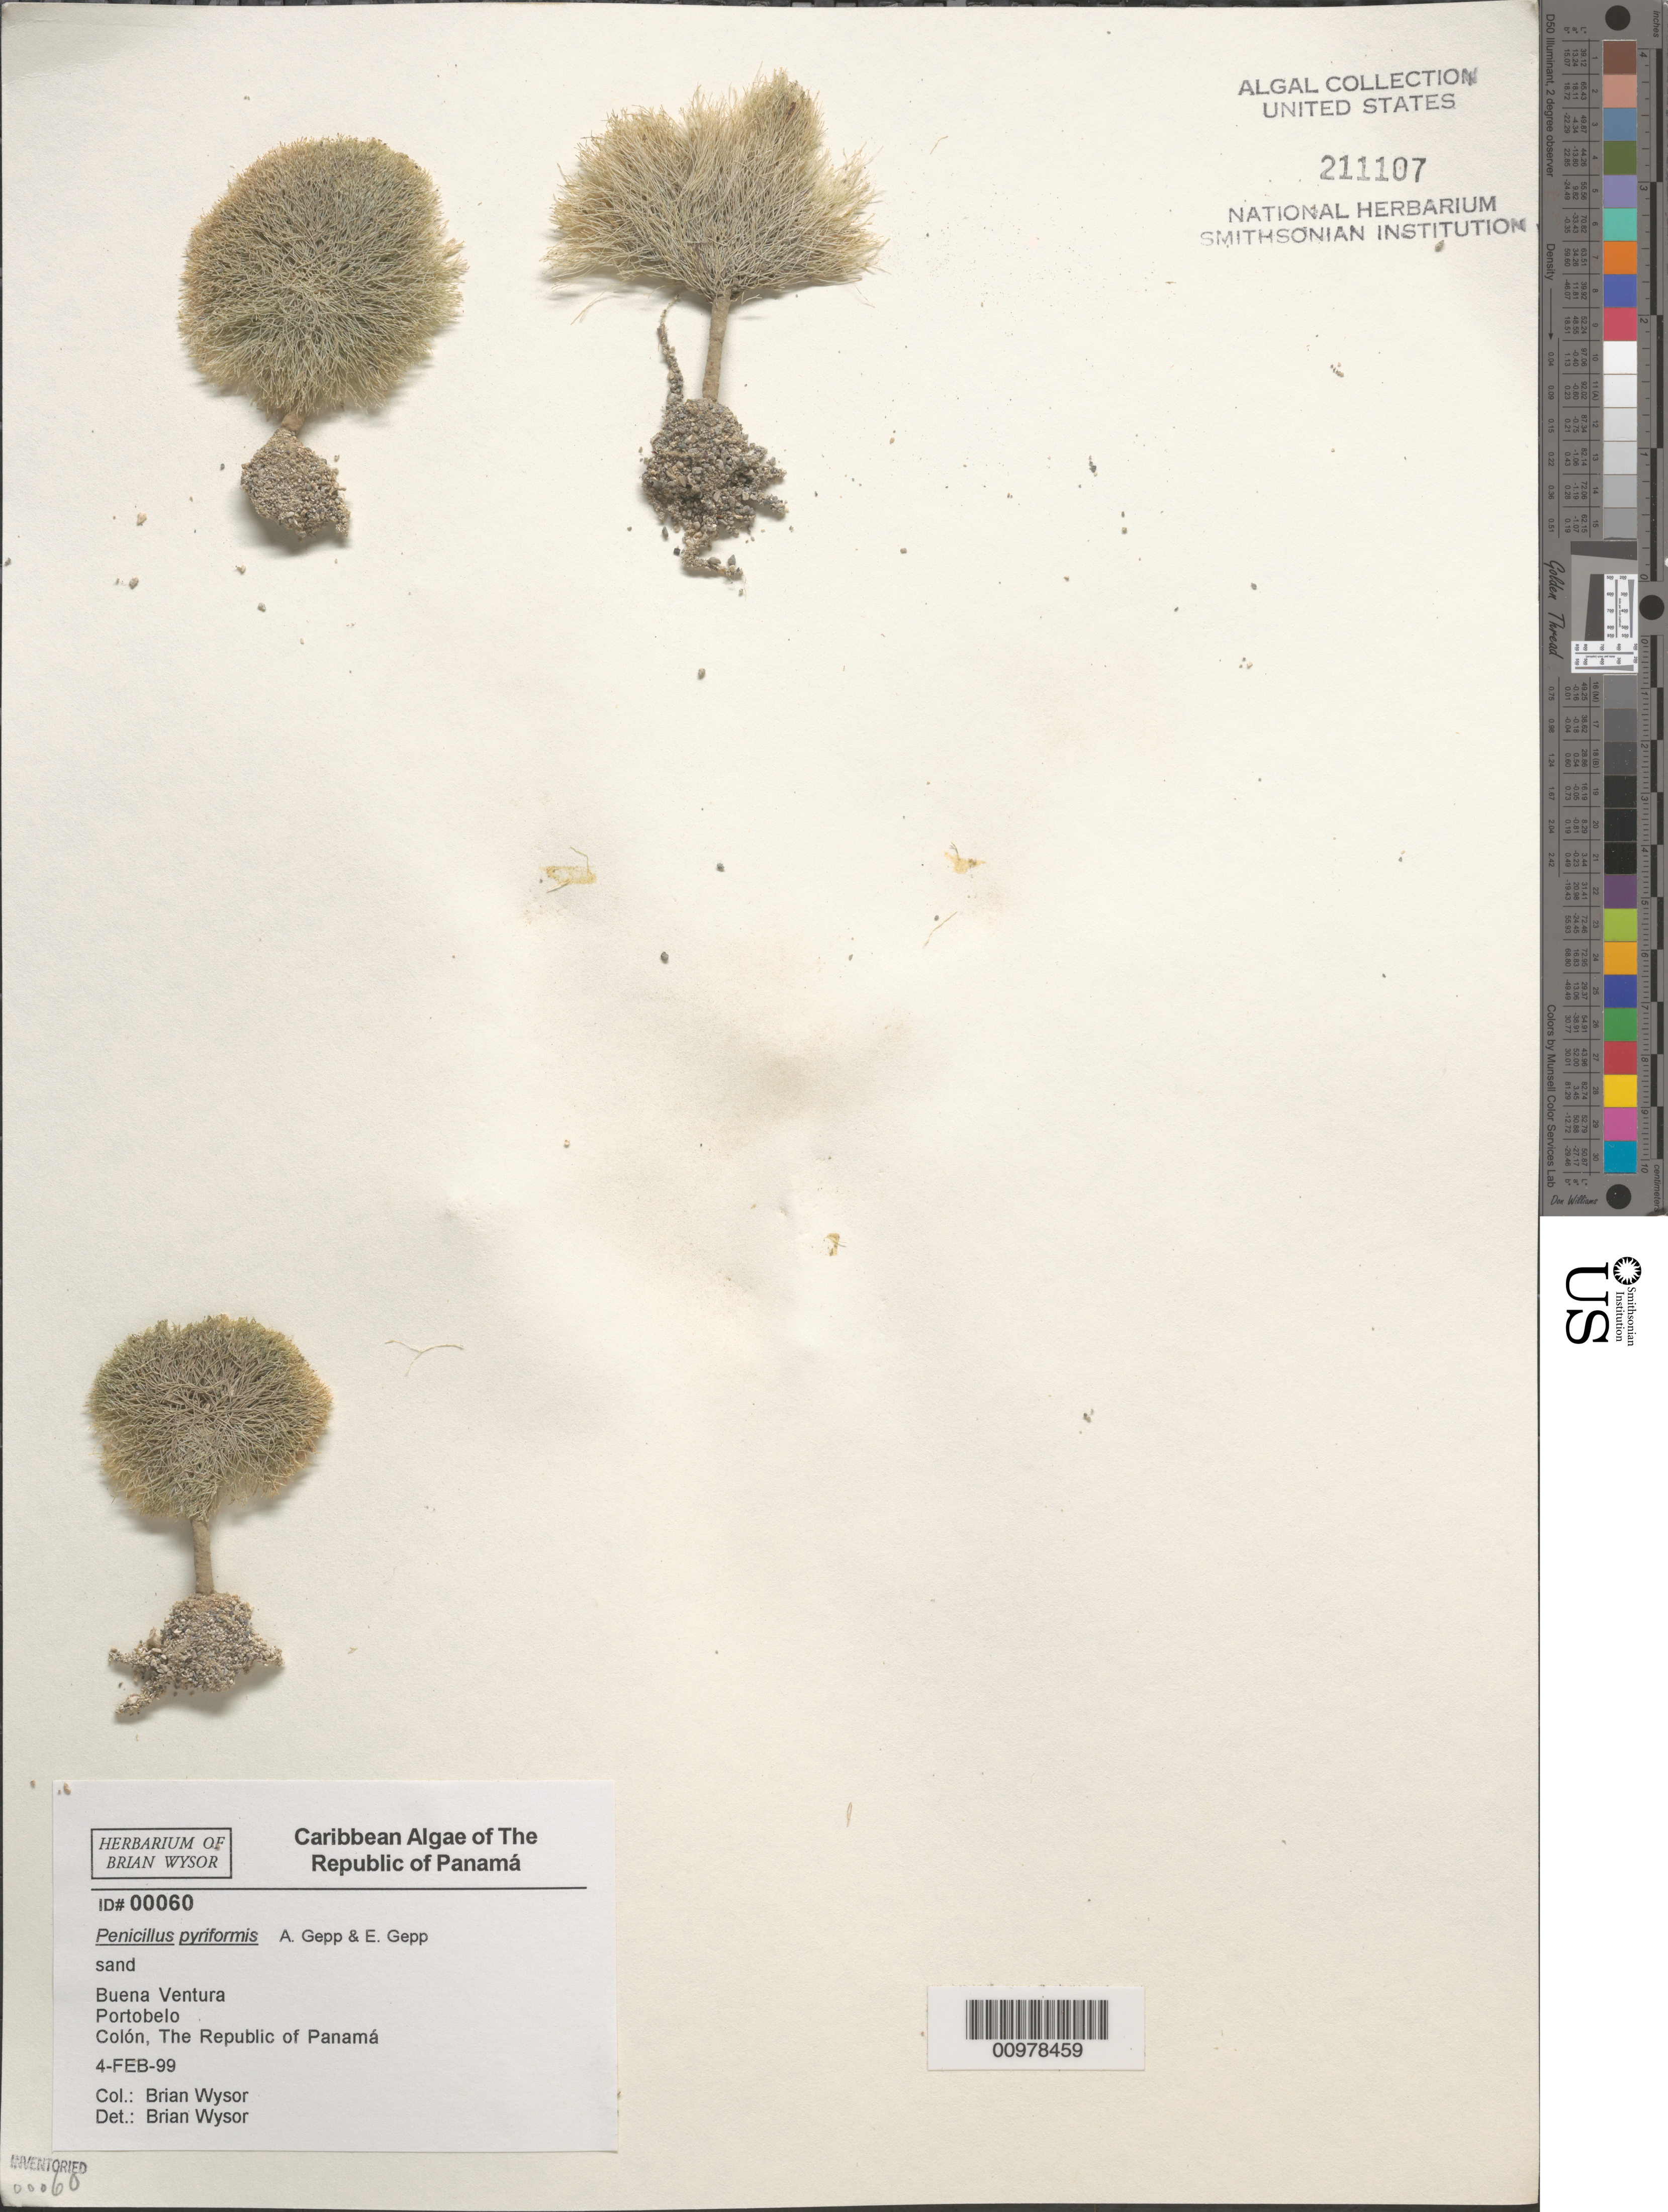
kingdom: Plantae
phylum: Chlorophyta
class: Ulvophyceae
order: Bryopsidales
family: Udoteaceae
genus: Penicillus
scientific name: Penicillus pyriformis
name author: A. Gepp & E. Gepp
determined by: Wysor, B.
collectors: B. Wysor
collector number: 00060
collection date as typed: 04 Feb 1999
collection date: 1999-02-04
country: Panama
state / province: Colón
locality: Buena Ventura, Portobelo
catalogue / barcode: US 211107